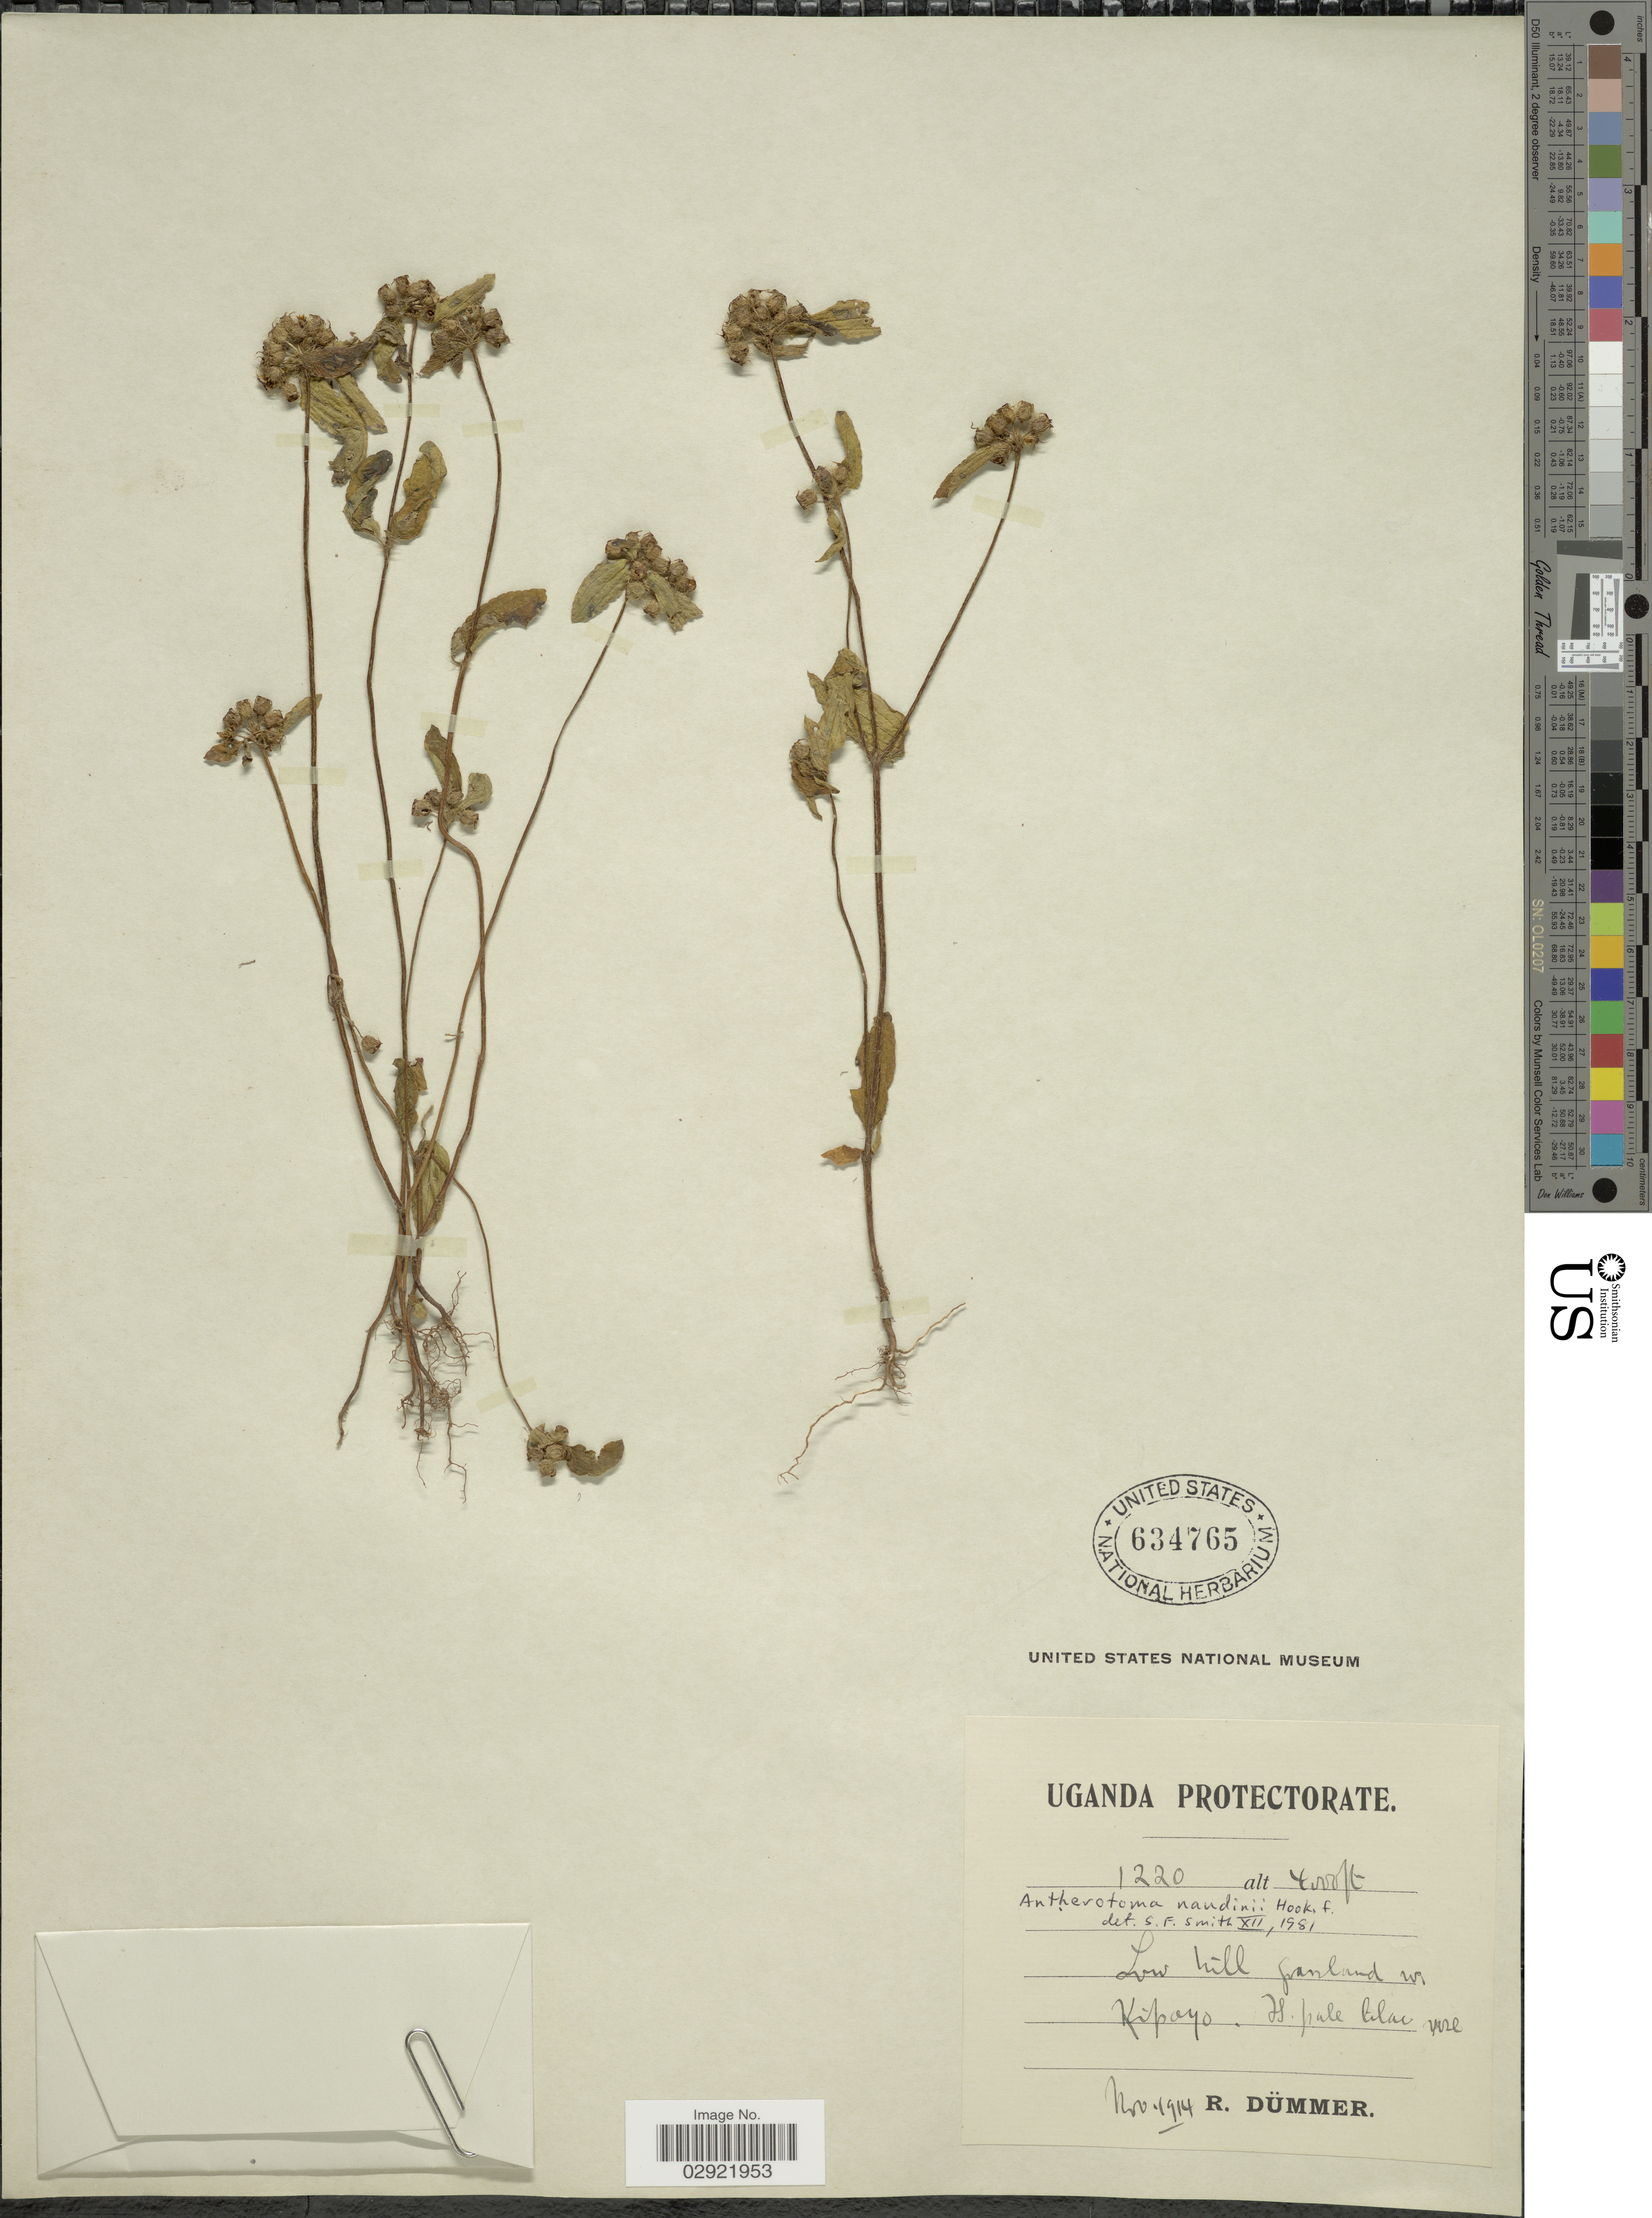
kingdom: Plantae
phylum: Tracheophyta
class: Magnoliopsida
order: Myrtales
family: Melastomataceae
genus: Antherotoma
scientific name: Antherotoma naudinii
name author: Hook. f.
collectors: R. A. Dümmer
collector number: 1220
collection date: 1914-11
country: Uganda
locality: Low hill grassland in Kipayo.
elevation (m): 1219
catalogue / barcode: US 634765